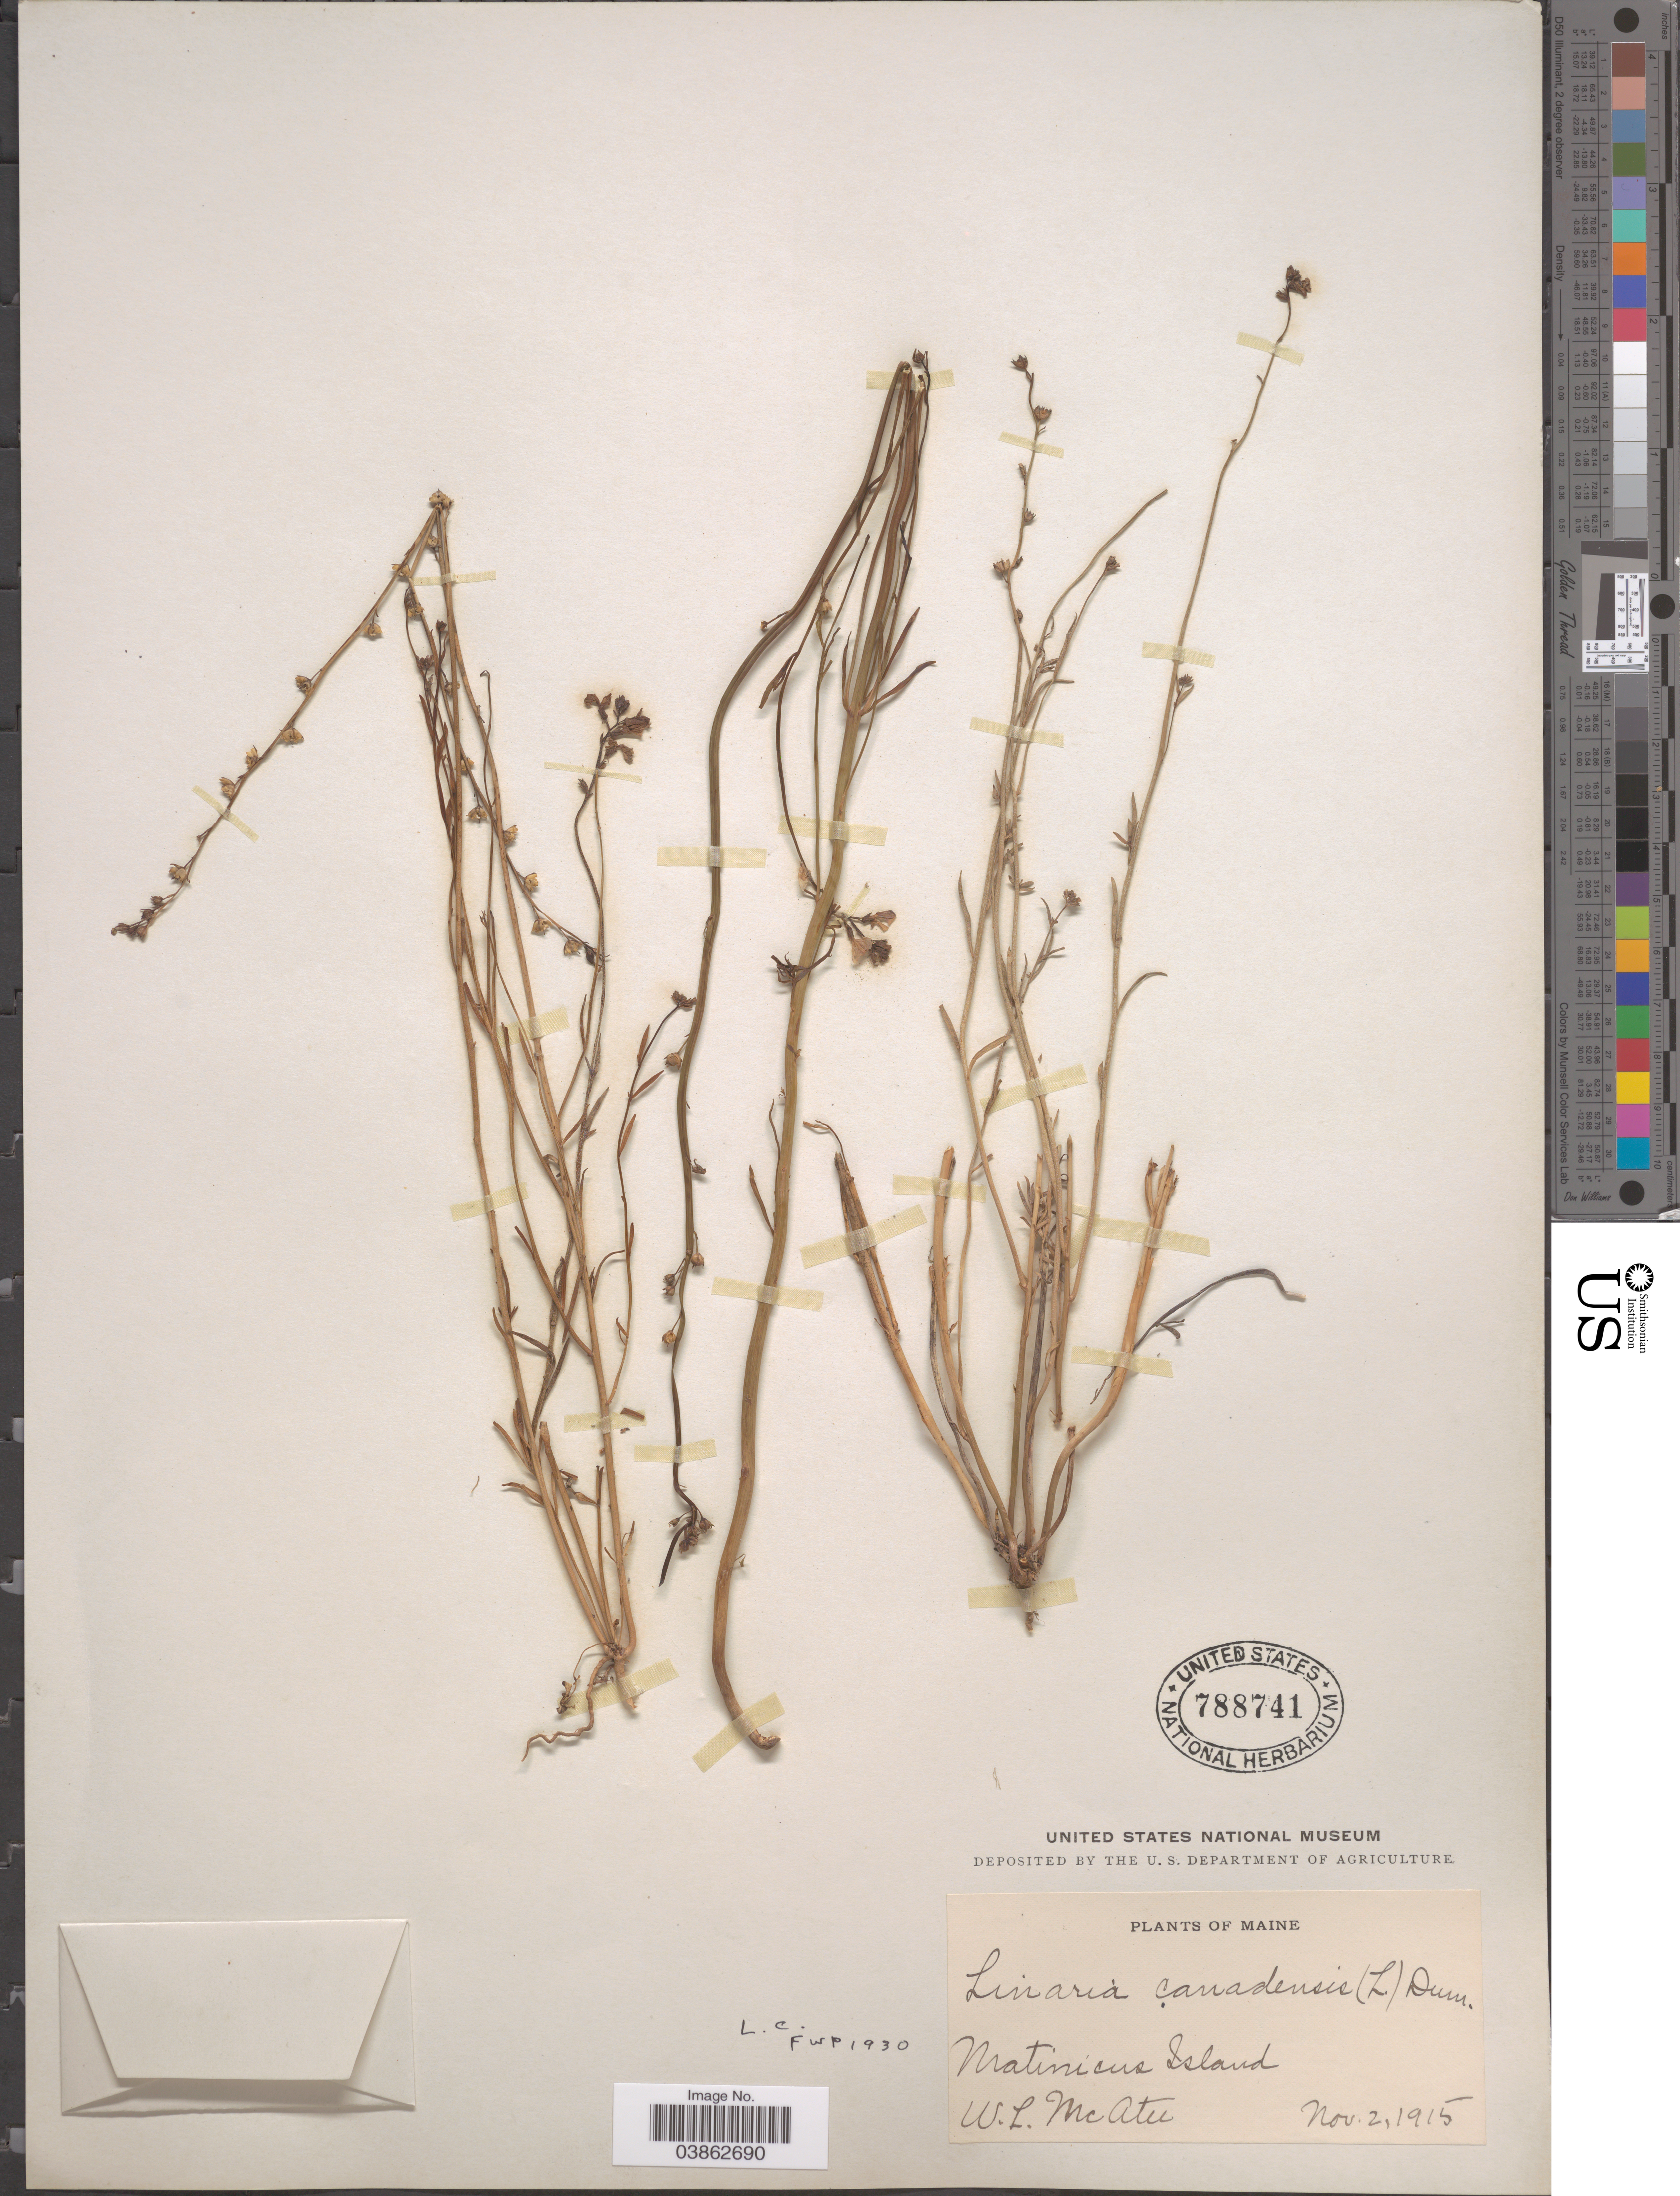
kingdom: Plantae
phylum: Tracheophyta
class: Magnoliopsida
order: Lamiales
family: Plantaginaceae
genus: Linaria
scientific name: Linaria canadensis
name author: (L.) Dum. Cours.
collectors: W. McAtee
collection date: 1915-11-02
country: United States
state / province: Maine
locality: Matinicus Island.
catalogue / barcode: US 788741